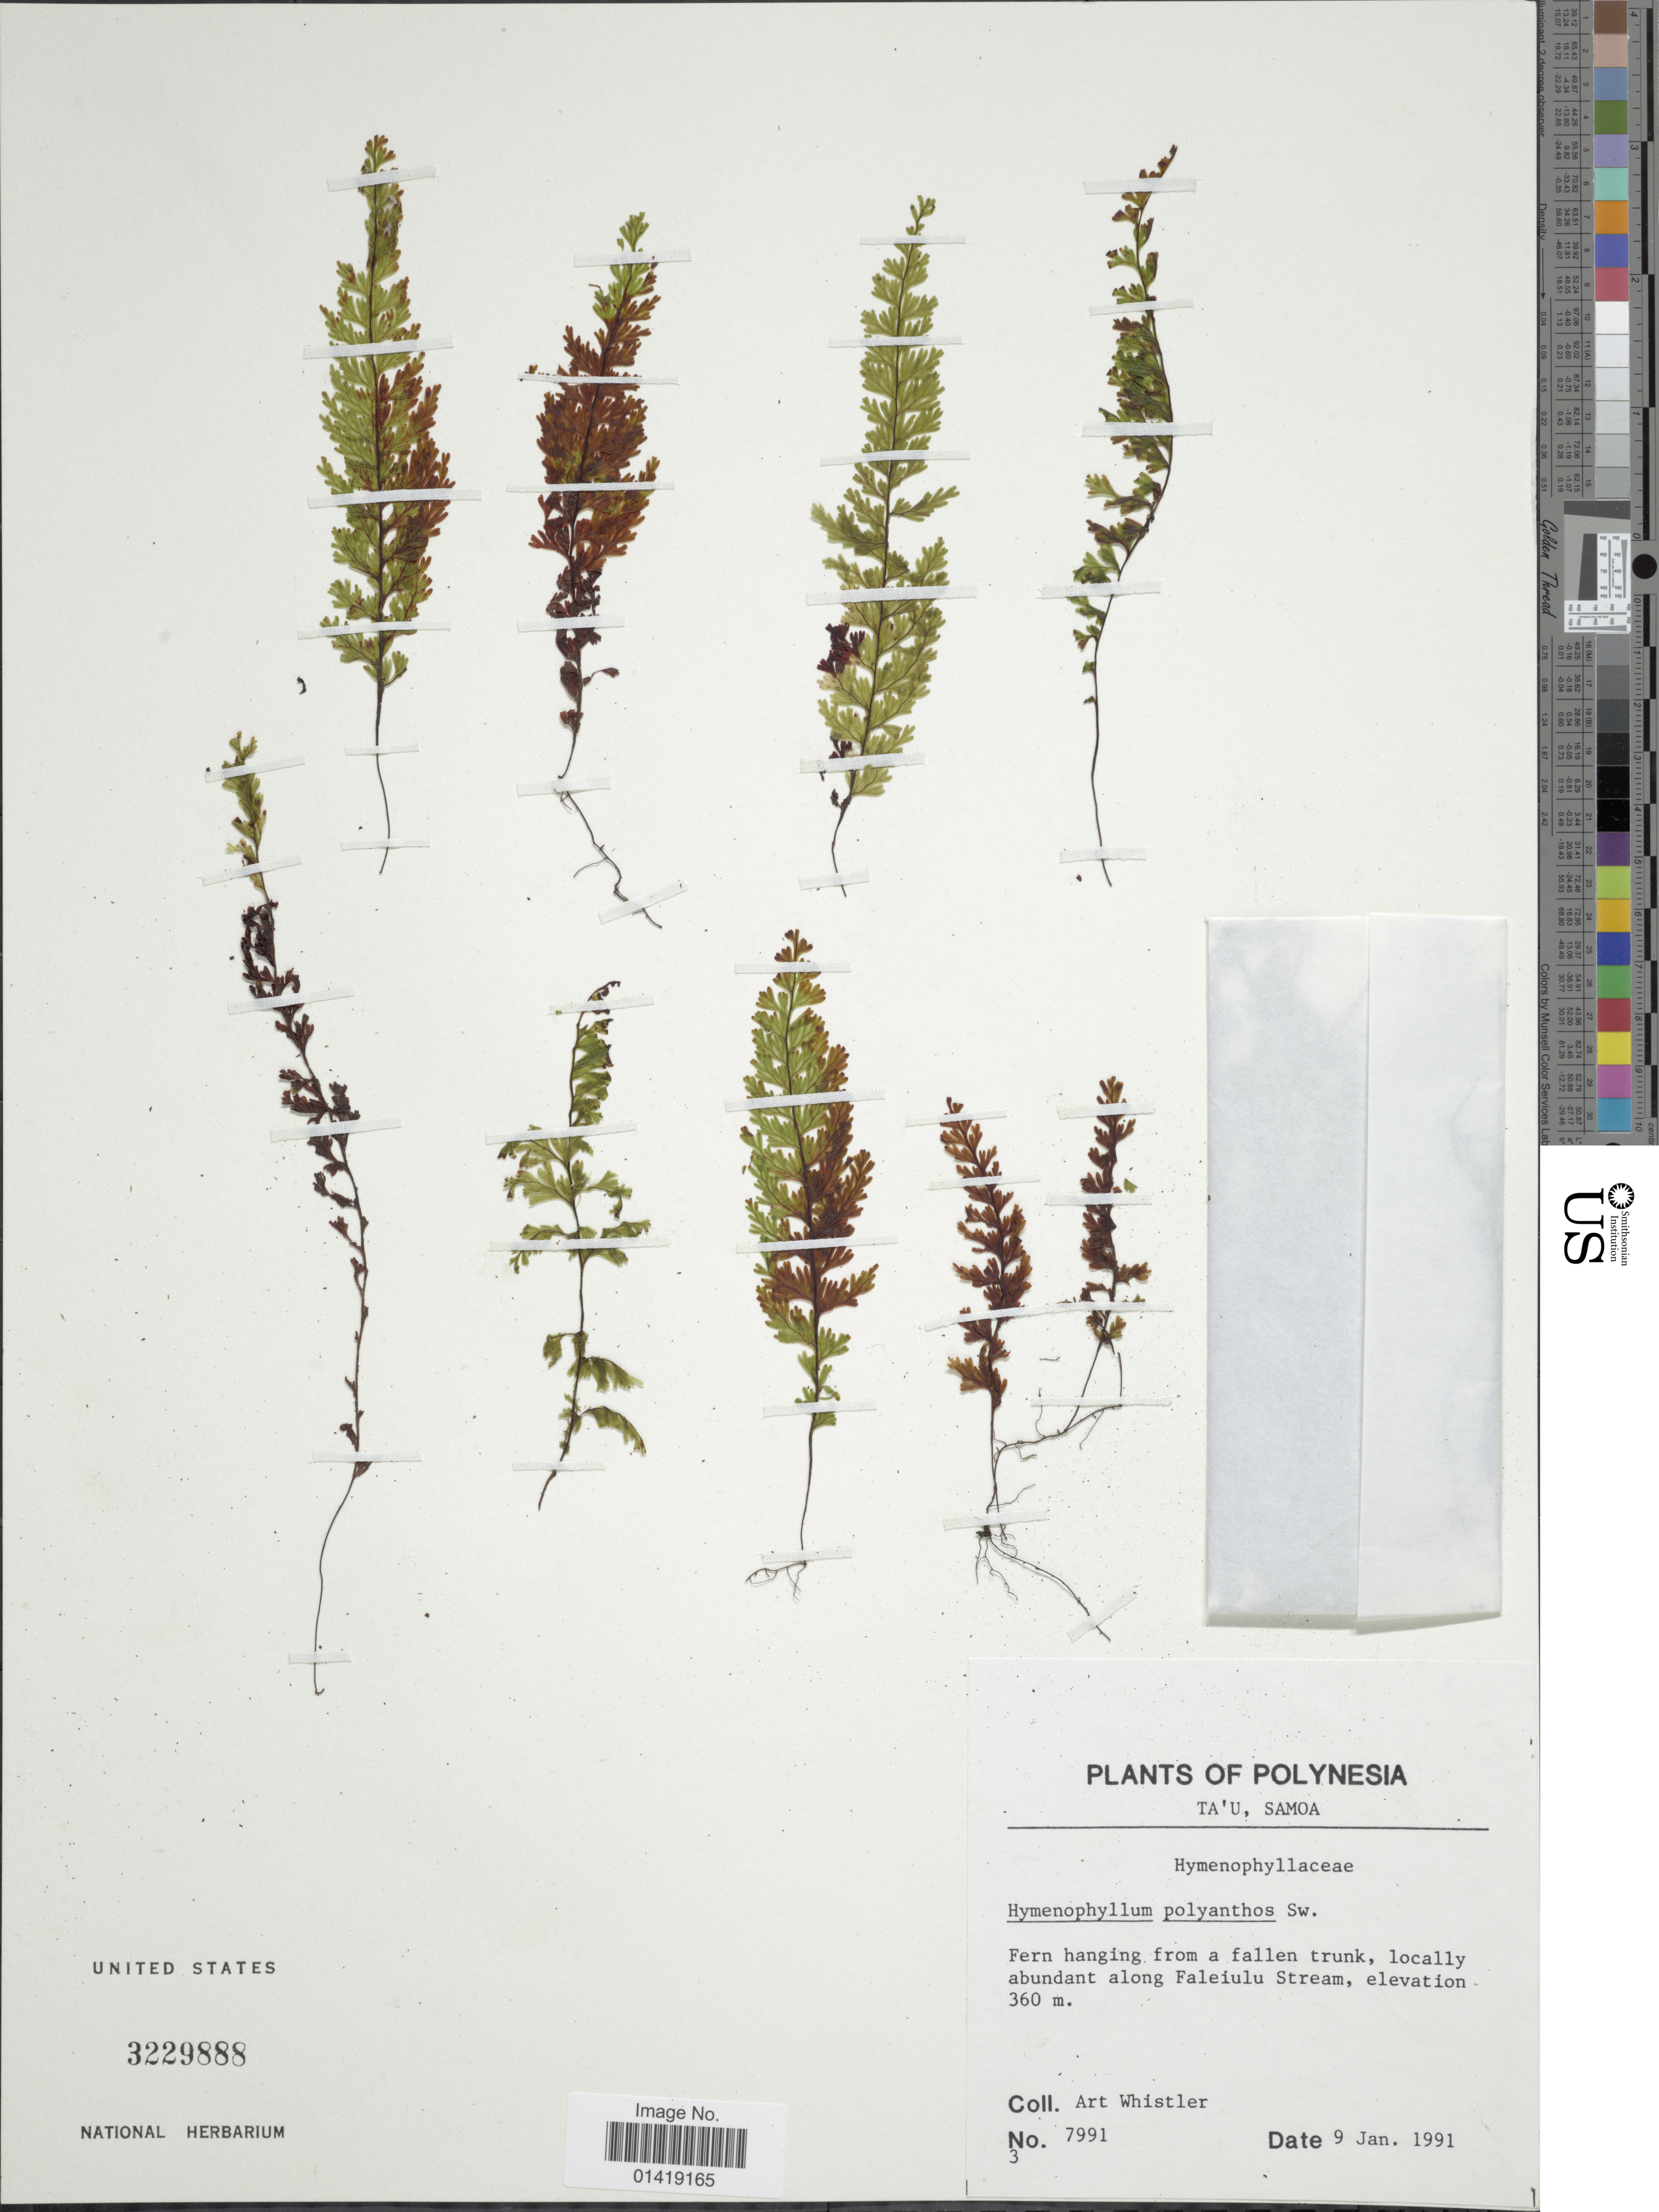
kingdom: Plantae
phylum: Tracheophyta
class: Polypodiopsida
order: Hymenophyllales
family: Hymenophyllaceae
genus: Hymenophyllum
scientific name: Hymenophyllum polyanthos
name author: (Sw.) Sw.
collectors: A. Whistler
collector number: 7991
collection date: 1991-01-09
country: American Samoa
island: Ta'u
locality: Ta'u, along Faleiulu stream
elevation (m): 360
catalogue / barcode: US 3229888